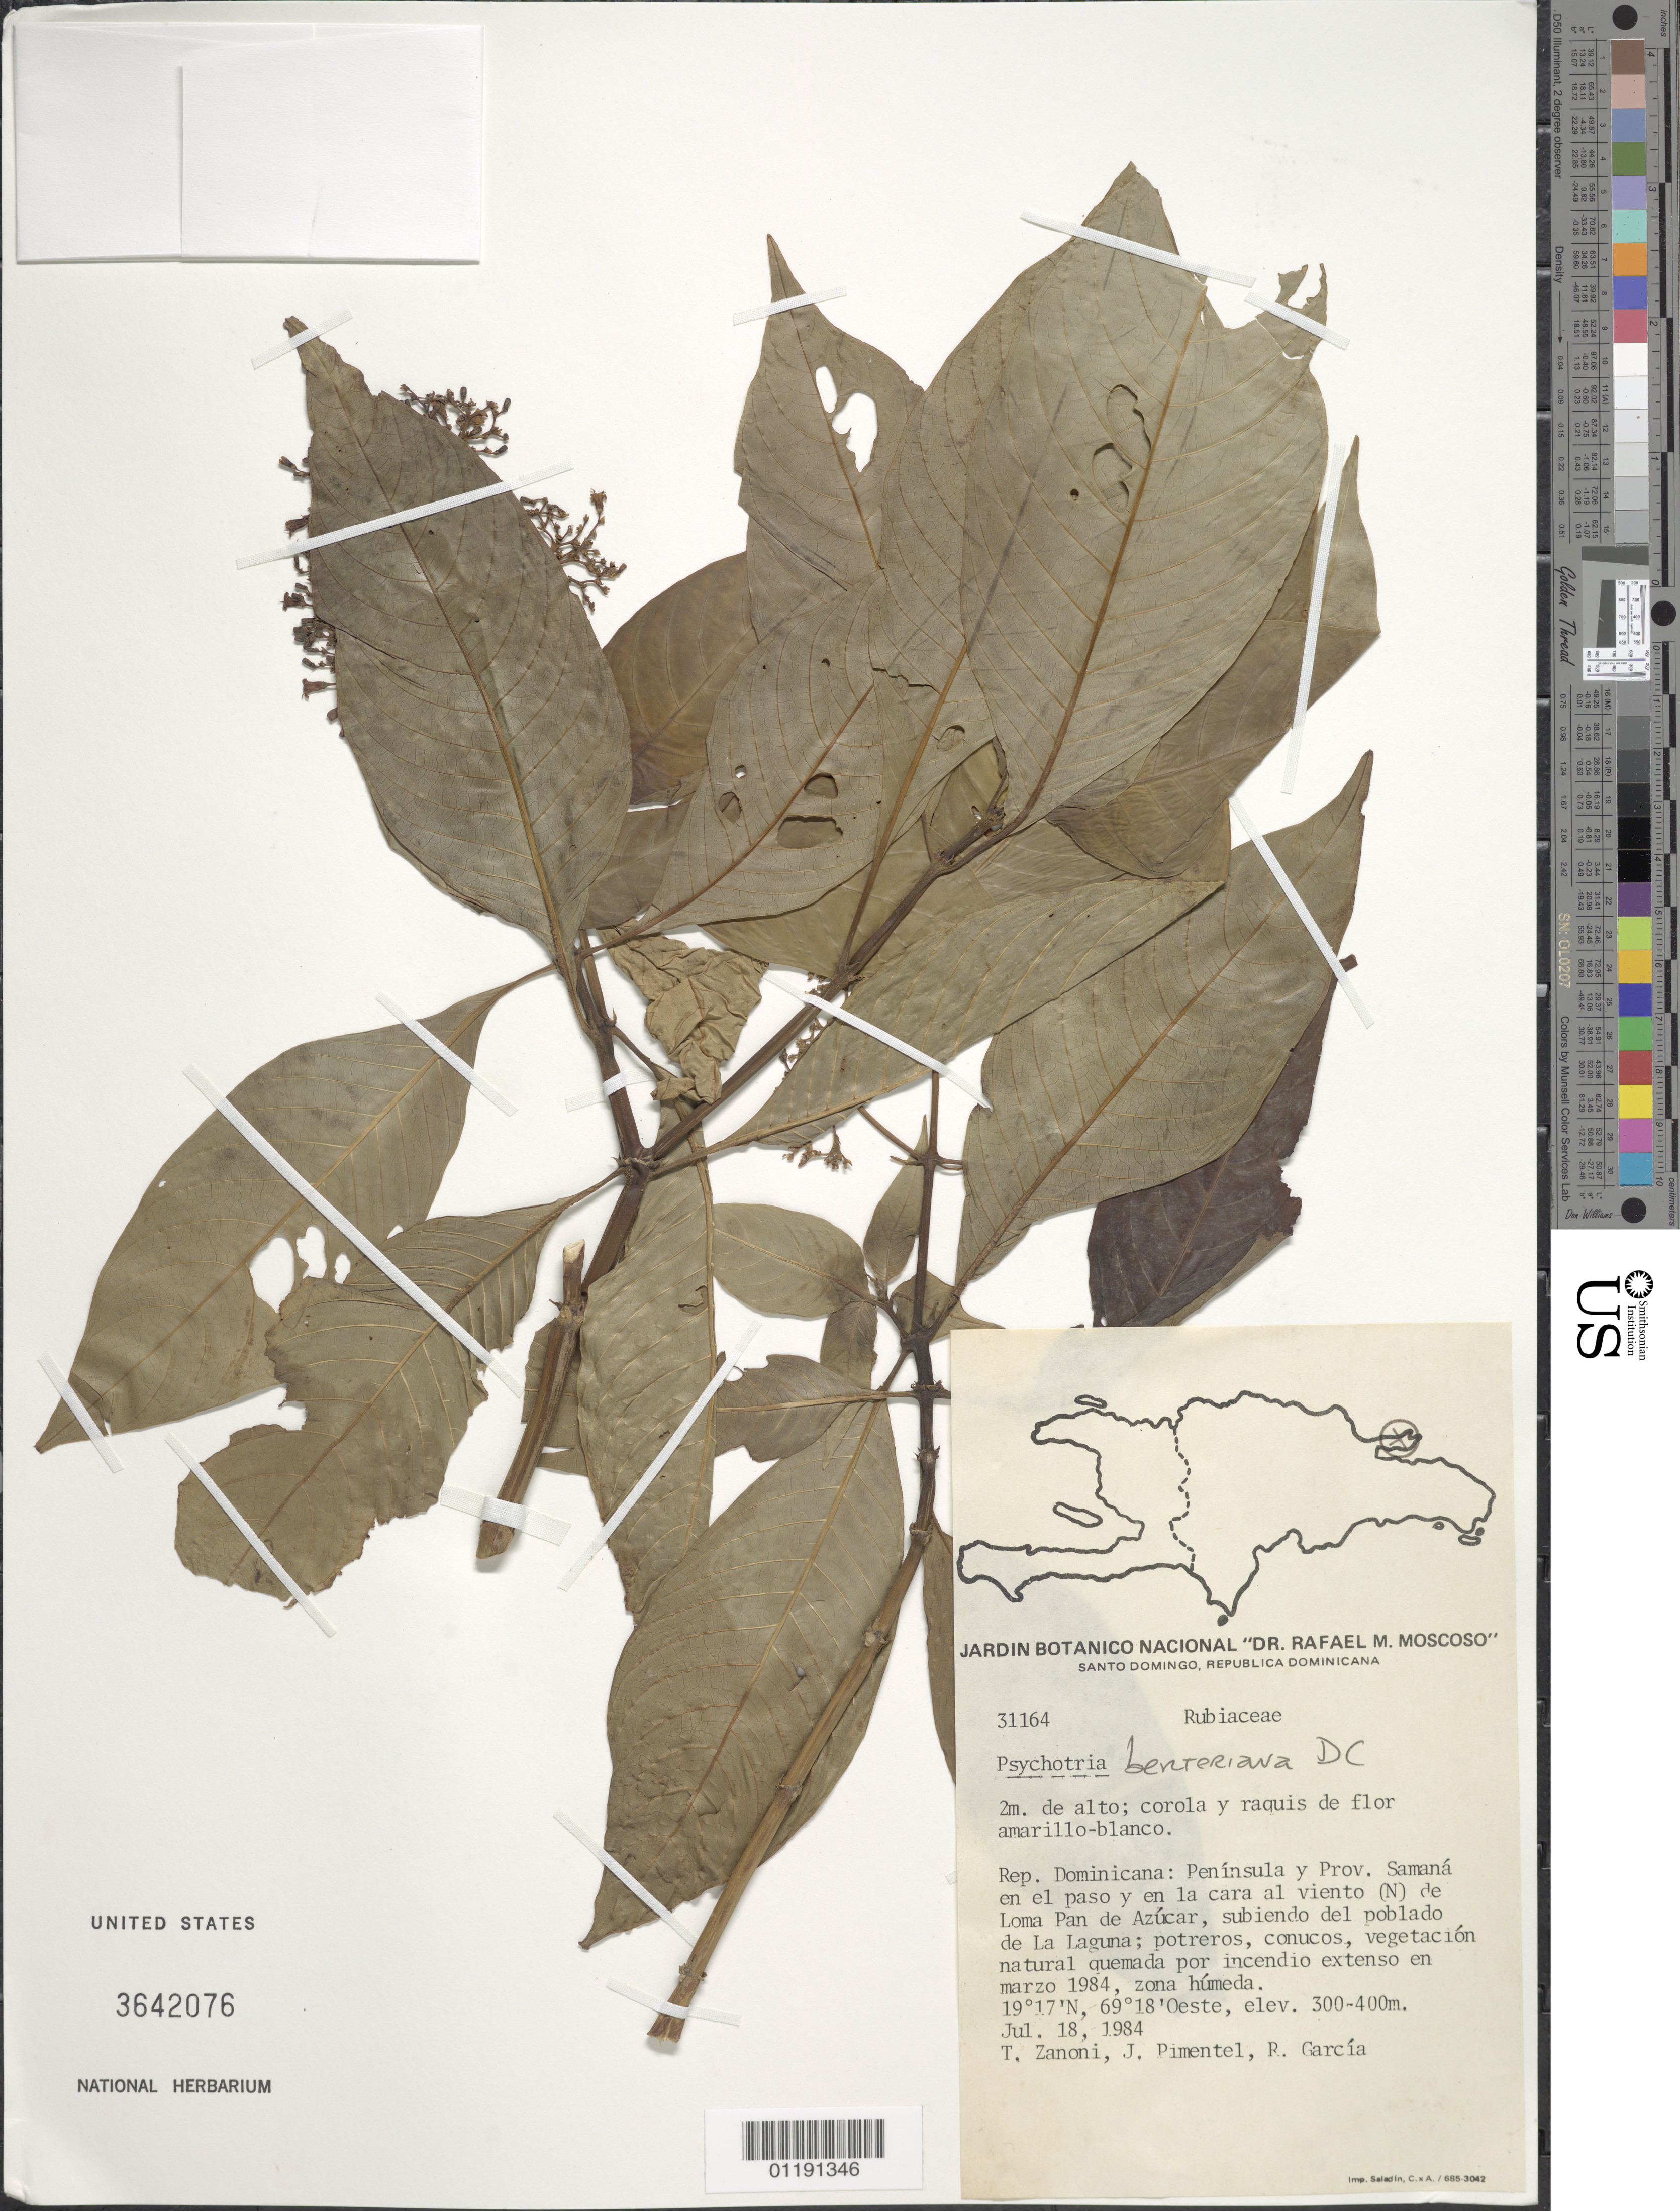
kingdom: Plantae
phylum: Tracheophyta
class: Magnoliopsida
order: Gentianales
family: Rubiaceae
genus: Psychotria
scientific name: Psychotria berteroana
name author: DC.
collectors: T. A. Zanoni, J. Pimentel & R. G. García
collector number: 31164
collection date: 1984-07-18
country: Dominican Republic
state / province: Samaná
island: Hispaniola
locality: Samaná Peninsula. On the step and face the wind (N) of Loma Pan de Azúcar, up the town of La Laguna.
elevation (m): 300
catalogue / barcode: US 3642076